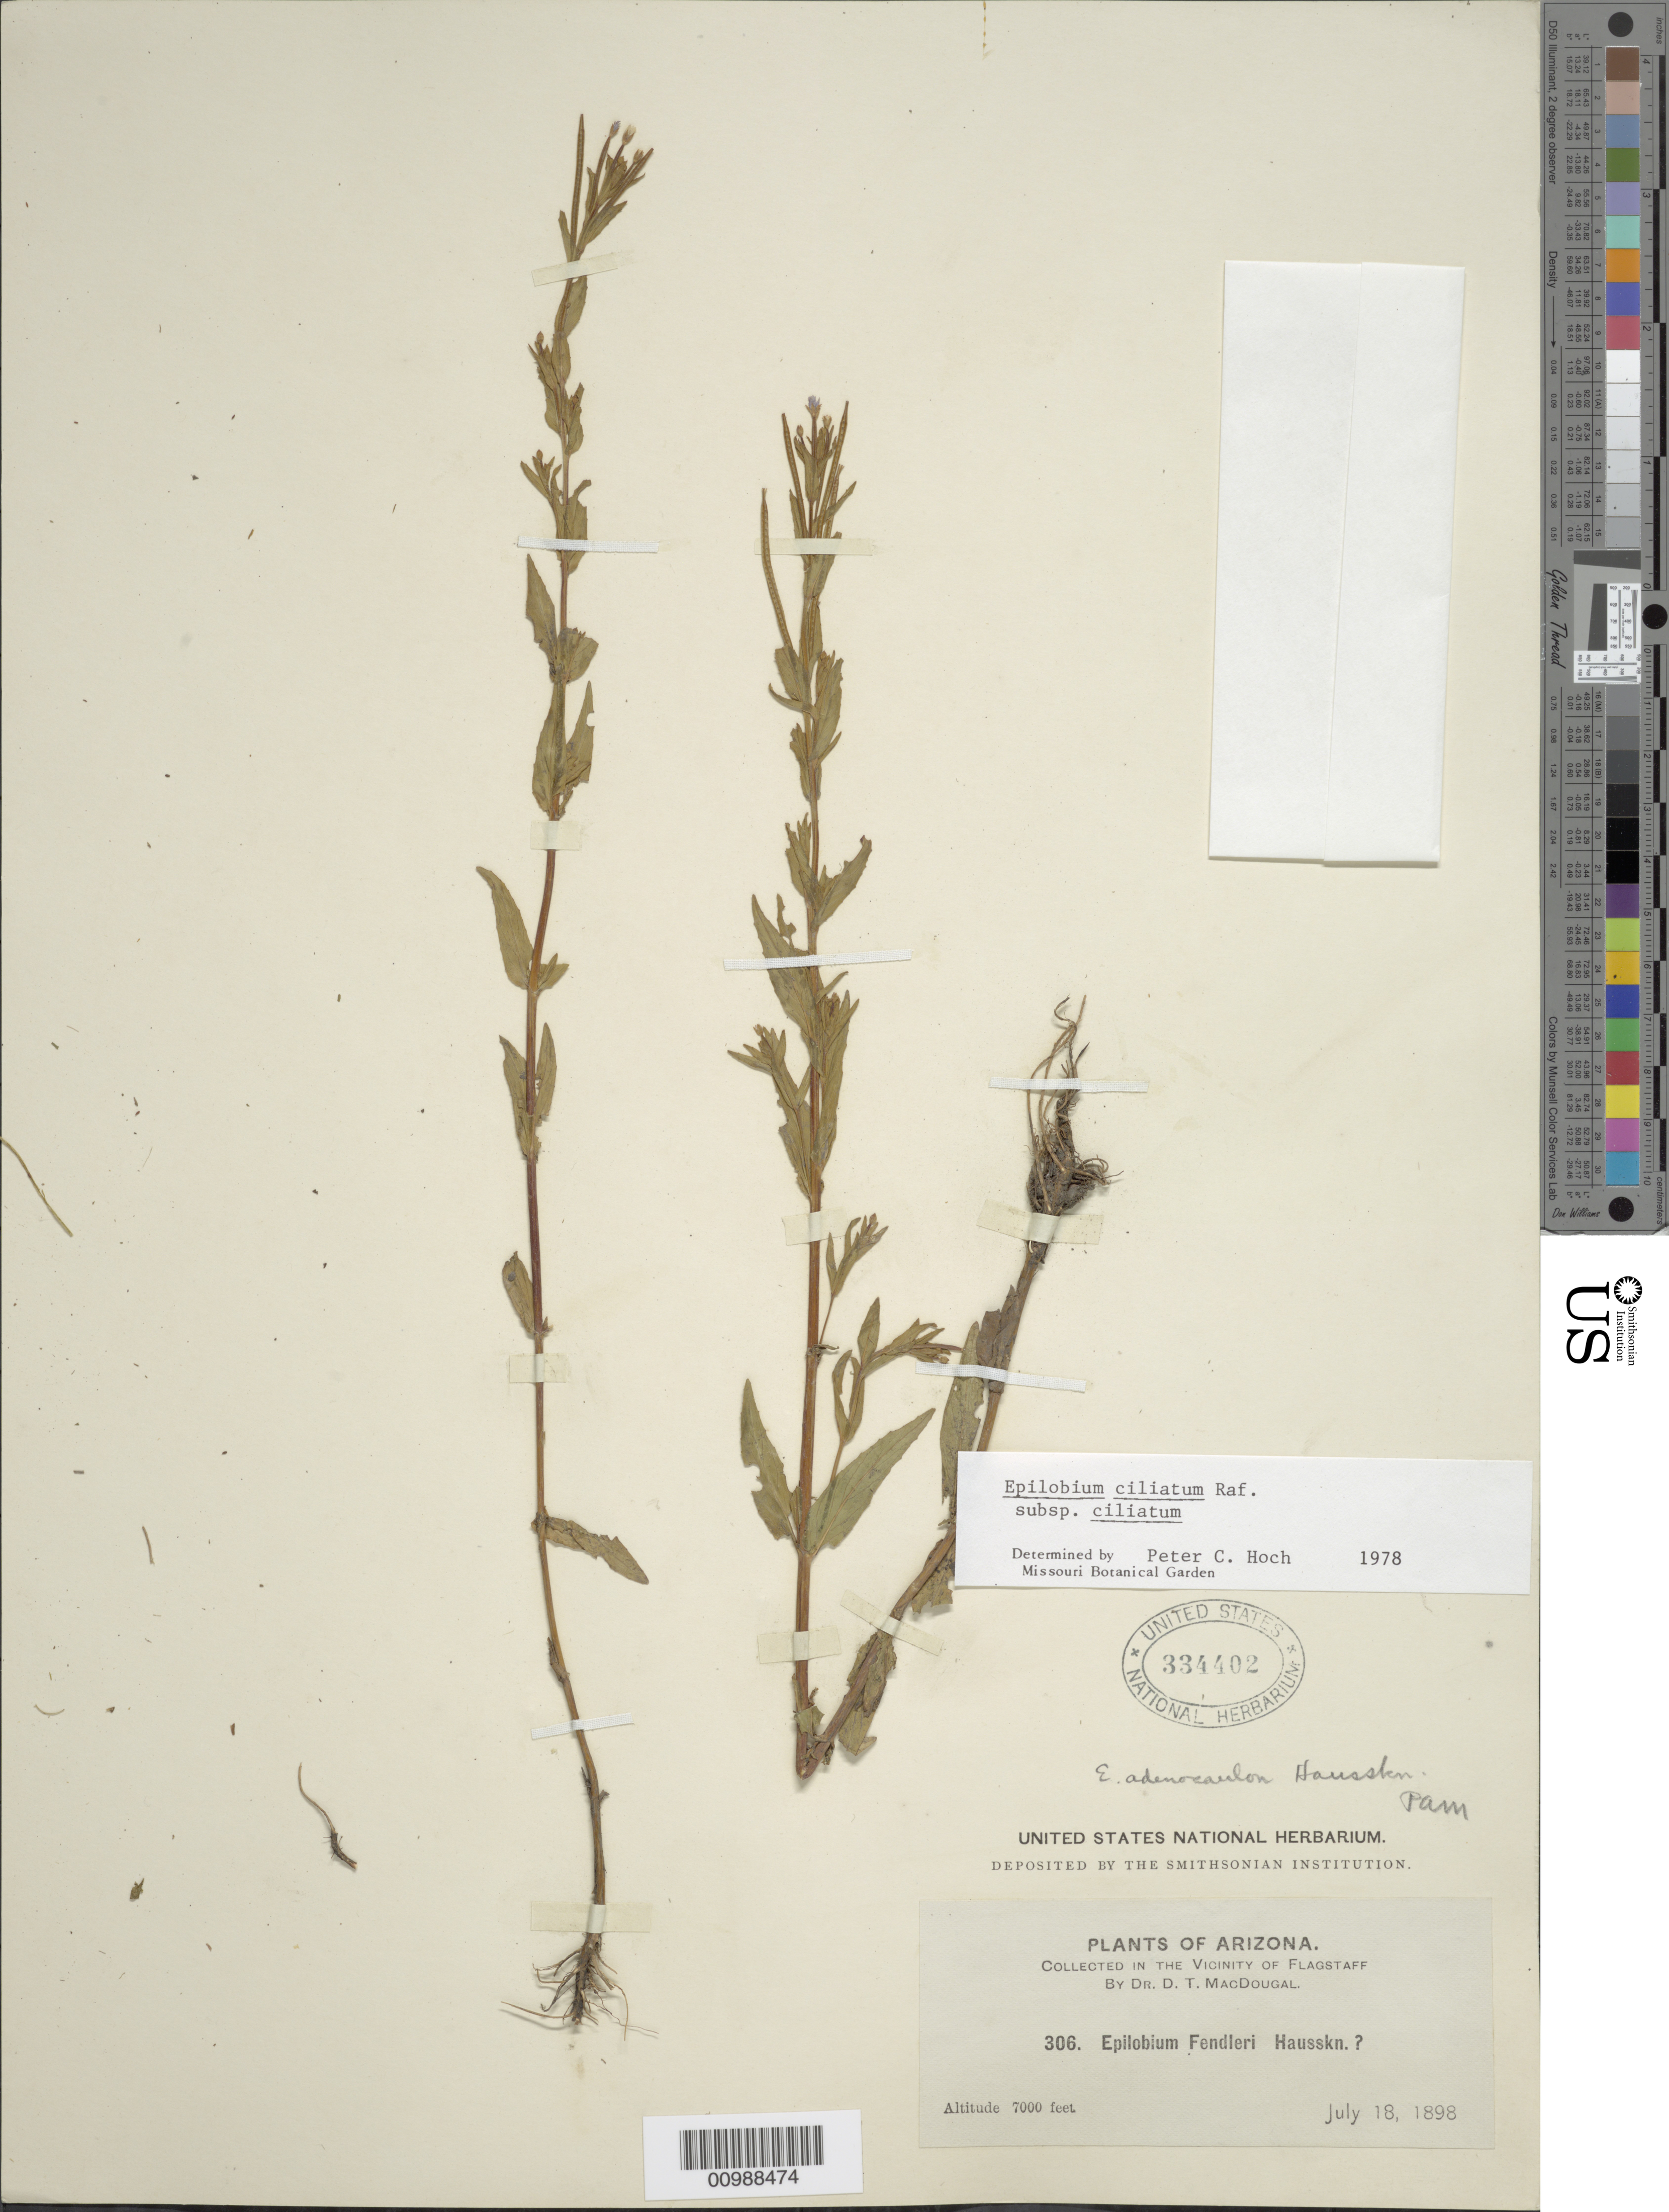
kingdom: Plantae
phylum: Tracheophyta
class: Magnoliopsida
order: Myrtales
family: Onagraceae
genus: Epilobium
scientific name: Epilobium ciliatum subsp. ciliatum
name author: Raf.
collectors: D. T. MacDougal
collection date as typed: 18 Jul 1898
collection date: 1898-07-18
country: United States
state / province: Arizona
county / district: Coconino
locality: Flagstaff.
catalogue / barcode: US 334402